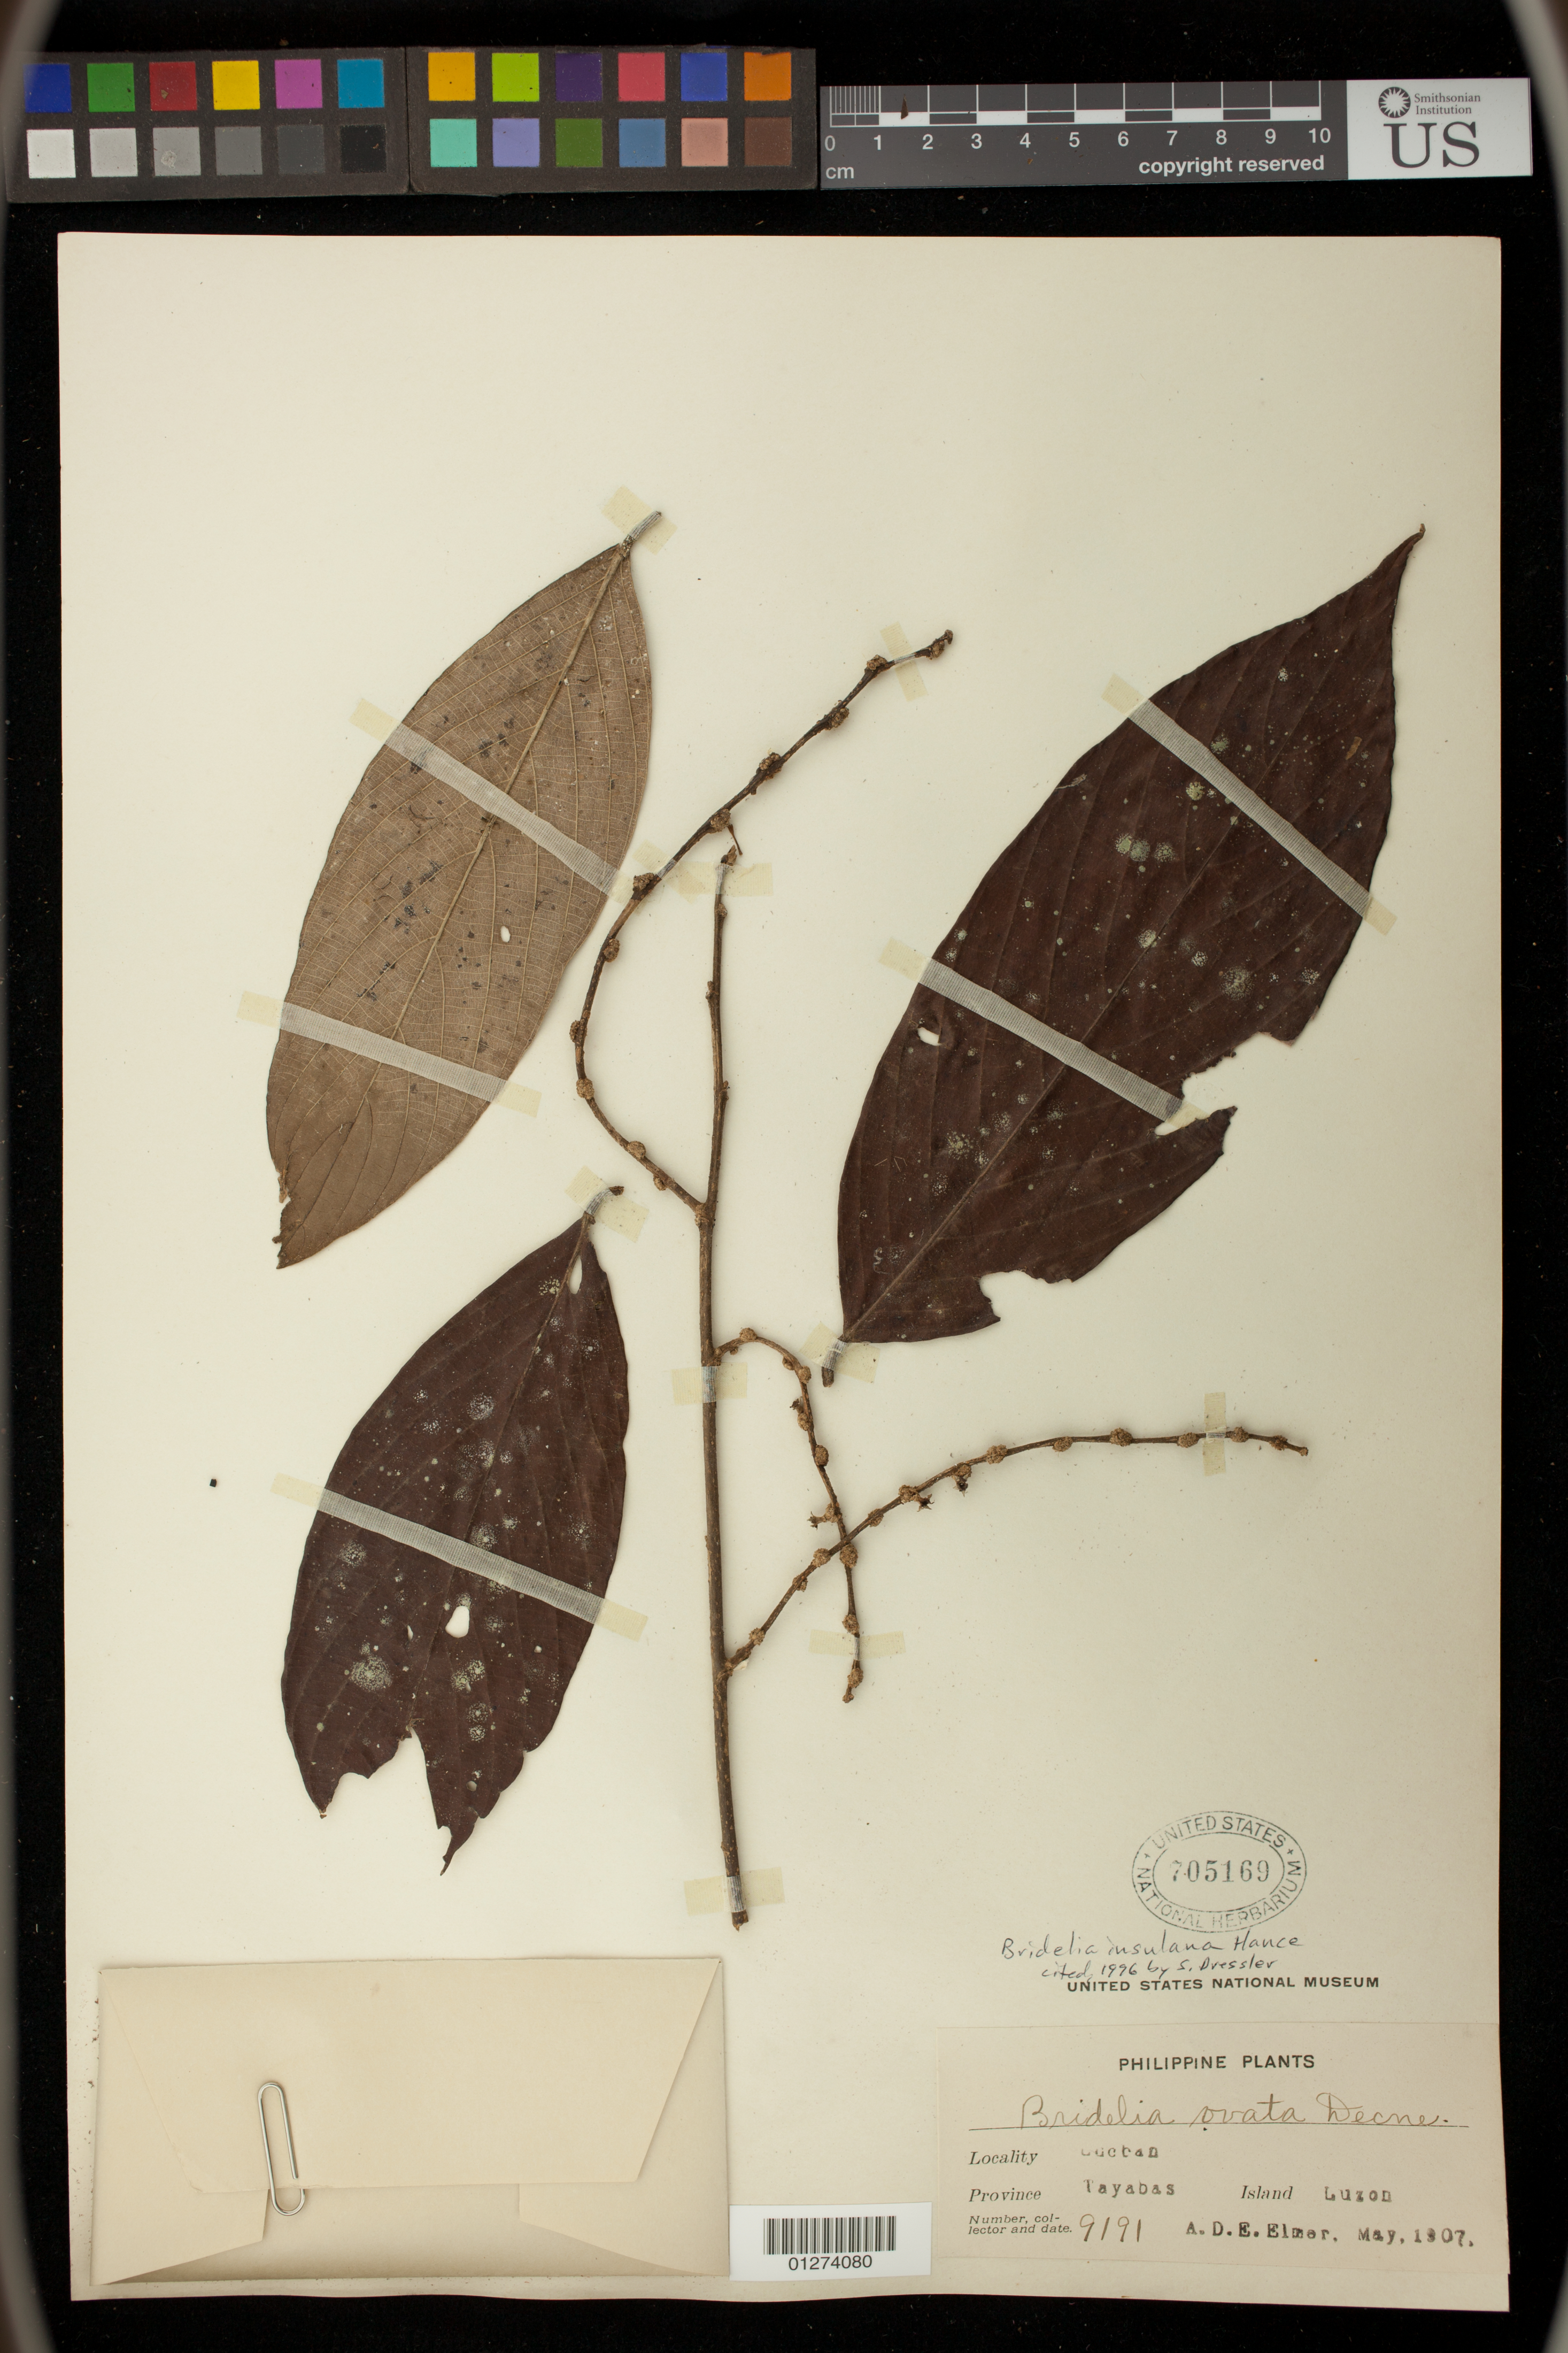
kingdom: Plantae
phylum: Tracheophyta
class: Magnoliopsida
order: Malpighiales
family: Phyllanthaceae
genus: Bridelia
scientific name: Bridelia insulana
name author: Hance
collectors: A. D. E. Elmer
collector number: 9191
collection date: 1907-05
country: Philippines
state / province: Calabarzon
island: Luzon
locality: Lucban, Tayabas, Luzon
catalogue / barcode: US 705169